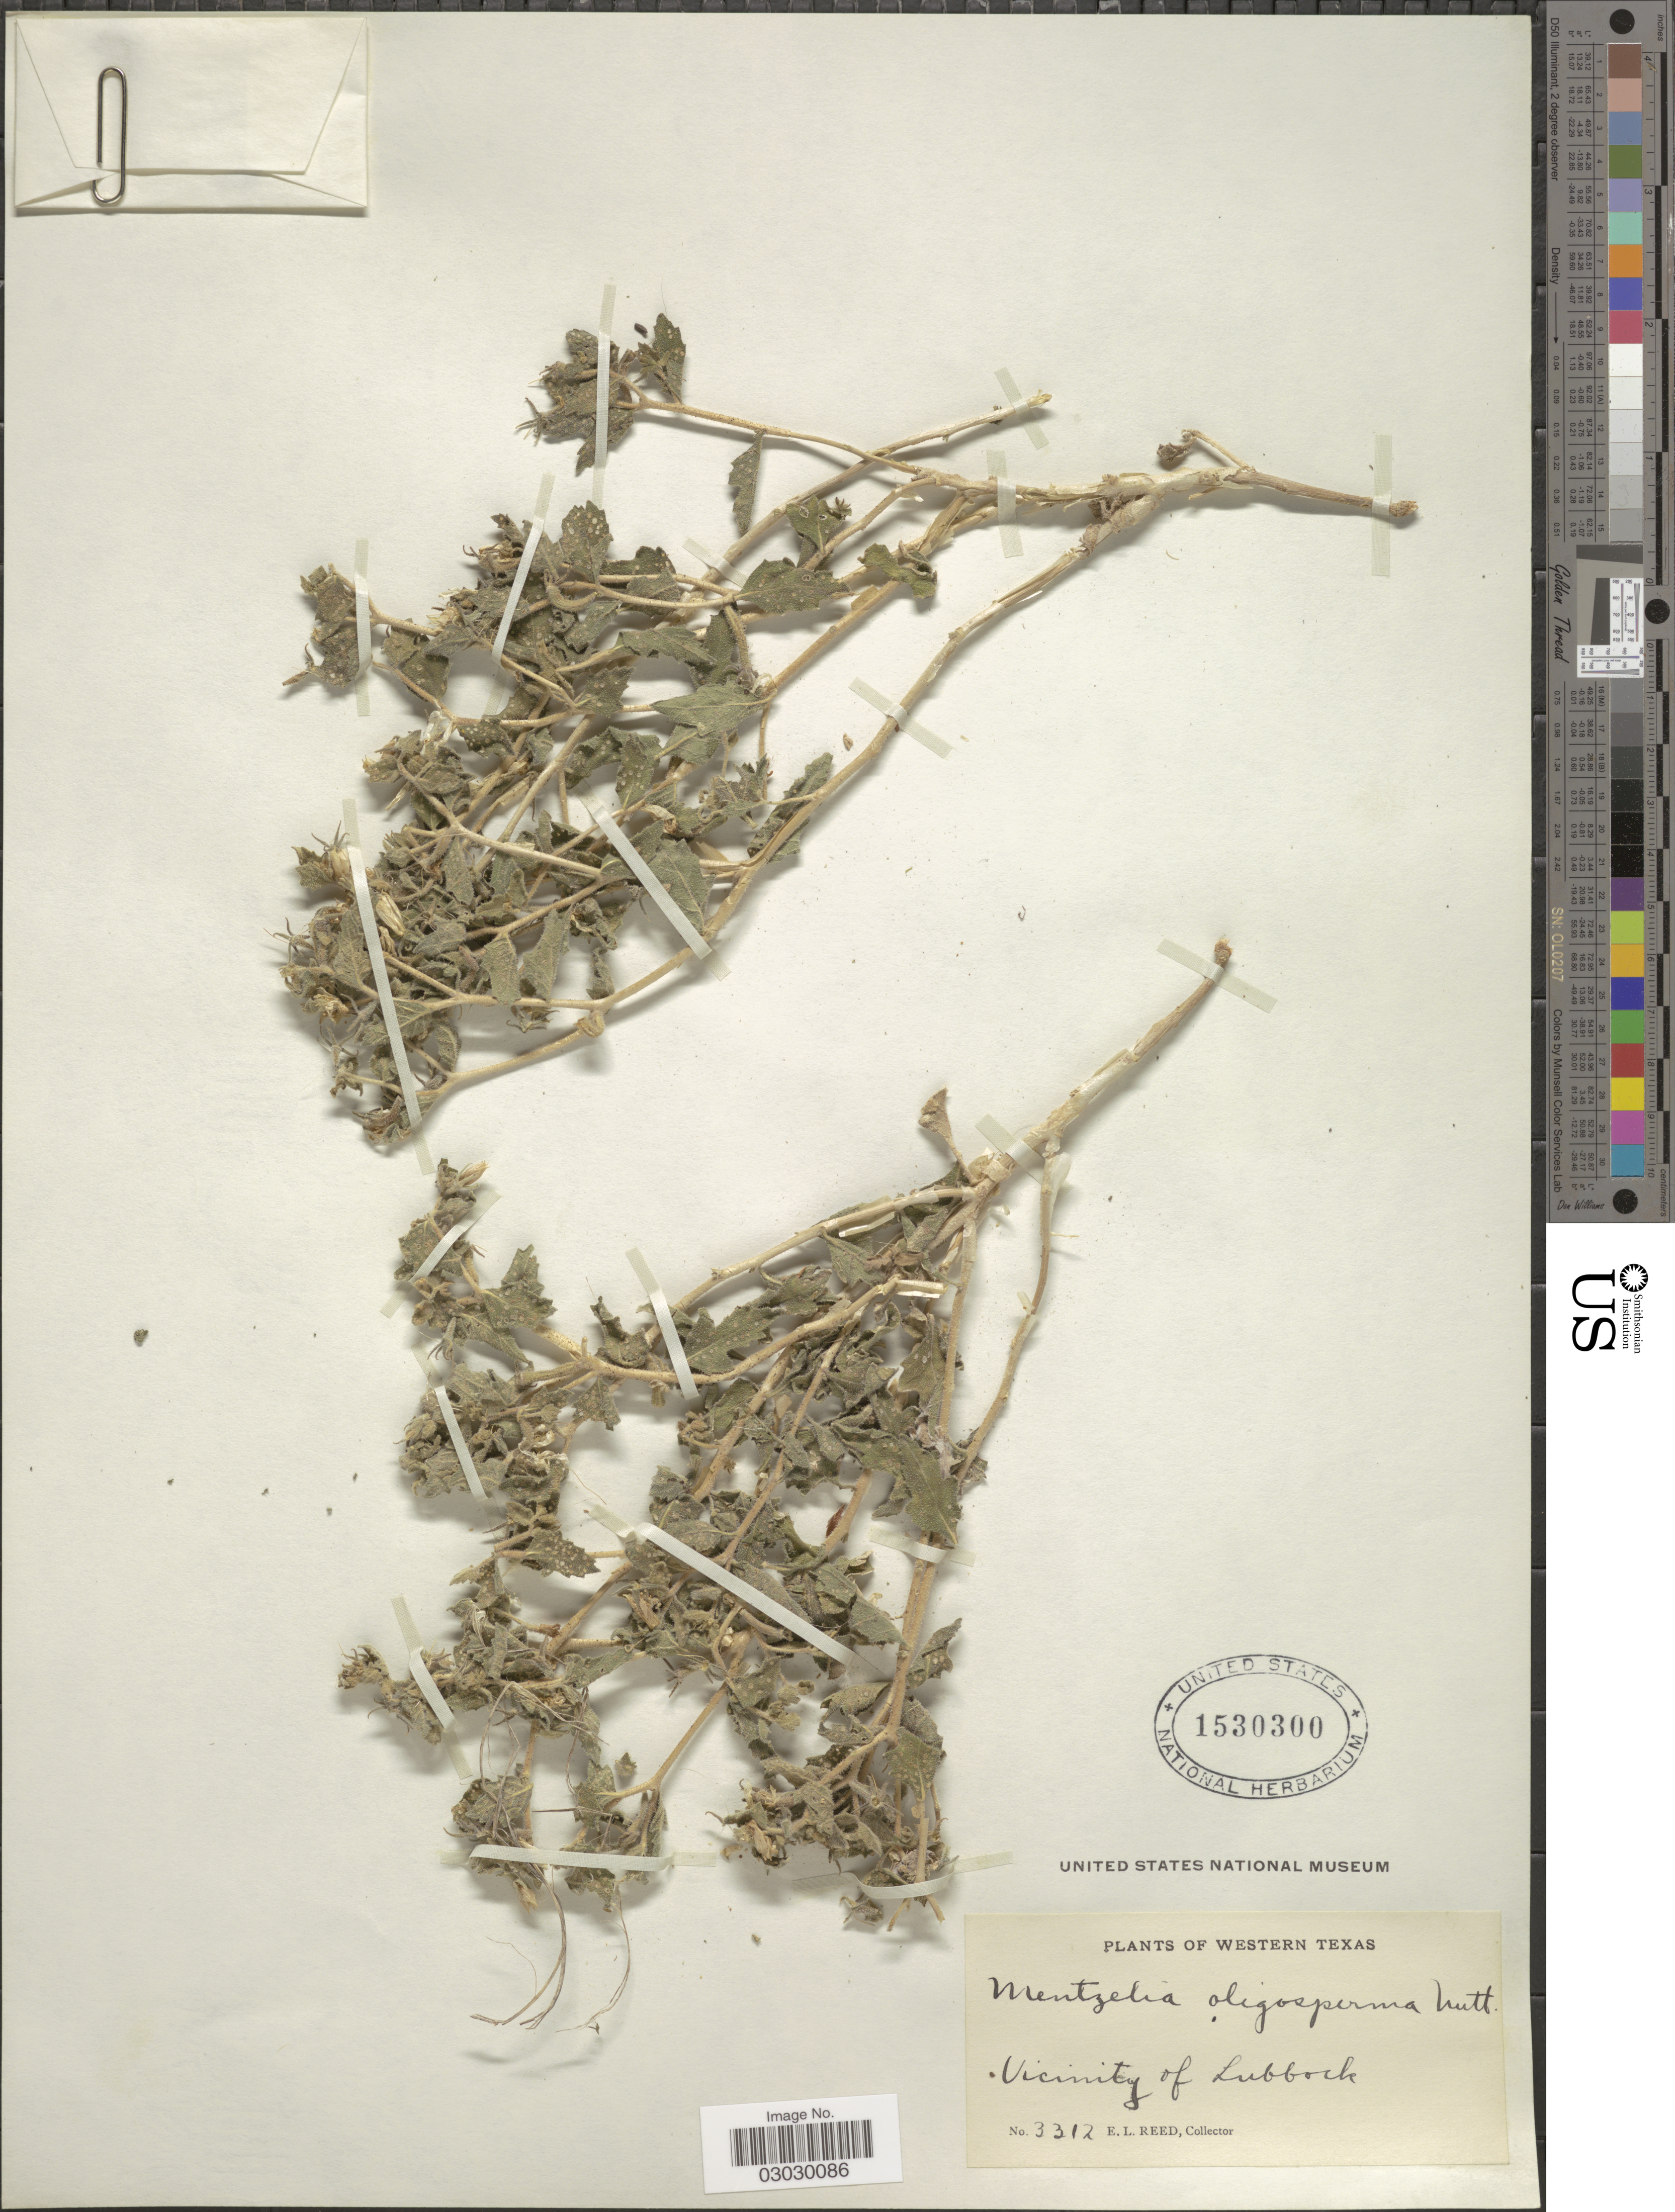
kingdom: Plantae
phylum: Tracheophyta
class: Magnoliopsida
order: Cornales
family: Loasaceae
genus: Mentzelia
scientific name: Mentzelia oligosperma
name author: Nutt. ex Sims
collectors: E. Reed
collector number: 3312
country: United States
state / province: Texas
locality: Western Texas. Vicinity of Lubbock.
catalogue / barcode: US 1530300